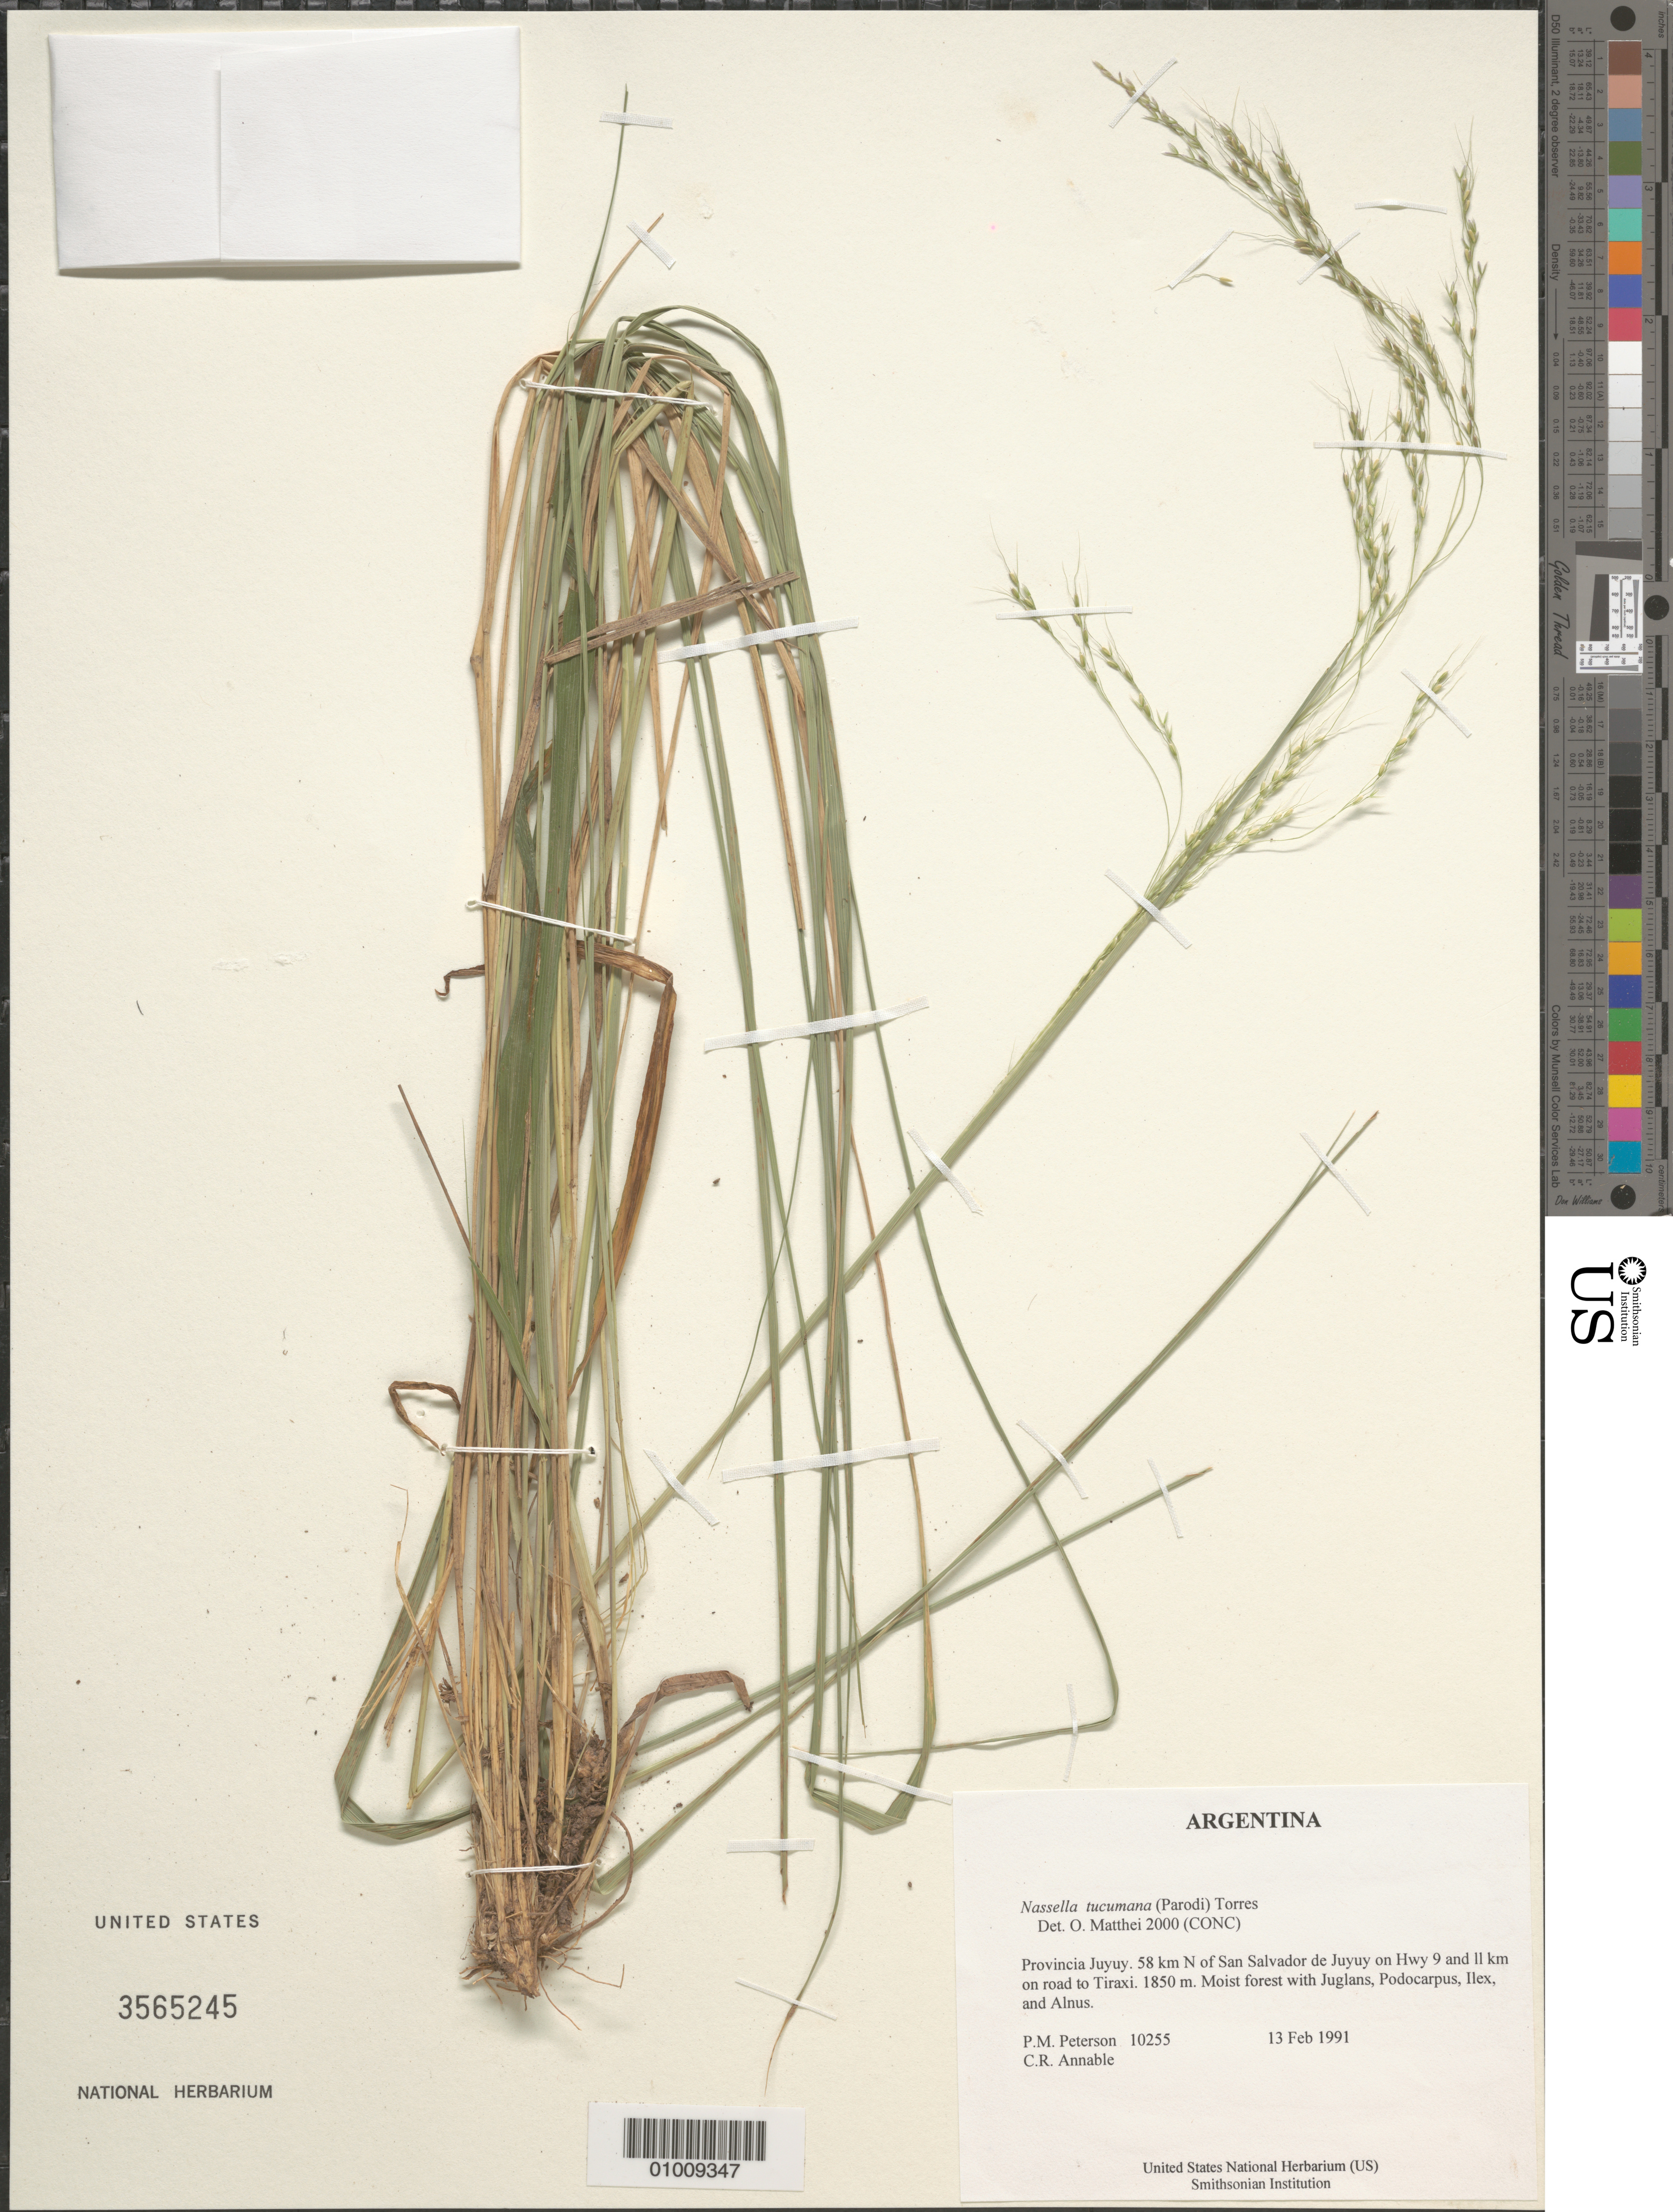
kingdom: Plantae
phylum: Tracheophyta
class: Liliopsida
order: Poales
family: Poaceae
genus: Nassella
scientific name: Nassella tucumana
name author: (Parodi) A.M. Torres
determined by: Matthei, O. R.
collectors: P. M. Peterson & C. R. Annable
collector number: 10255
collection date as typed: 13 Feb 1991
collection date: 1991-02-13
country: Argentina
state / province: Jujuy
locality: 58 km N of San Salvador de Juyuy on Hwy 9 and ll km on road to Tiraxi.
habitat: Moist forest with Juglans, Podocarpus, Ilex, and Alnus.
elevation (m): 1850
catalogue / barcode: US 3565245